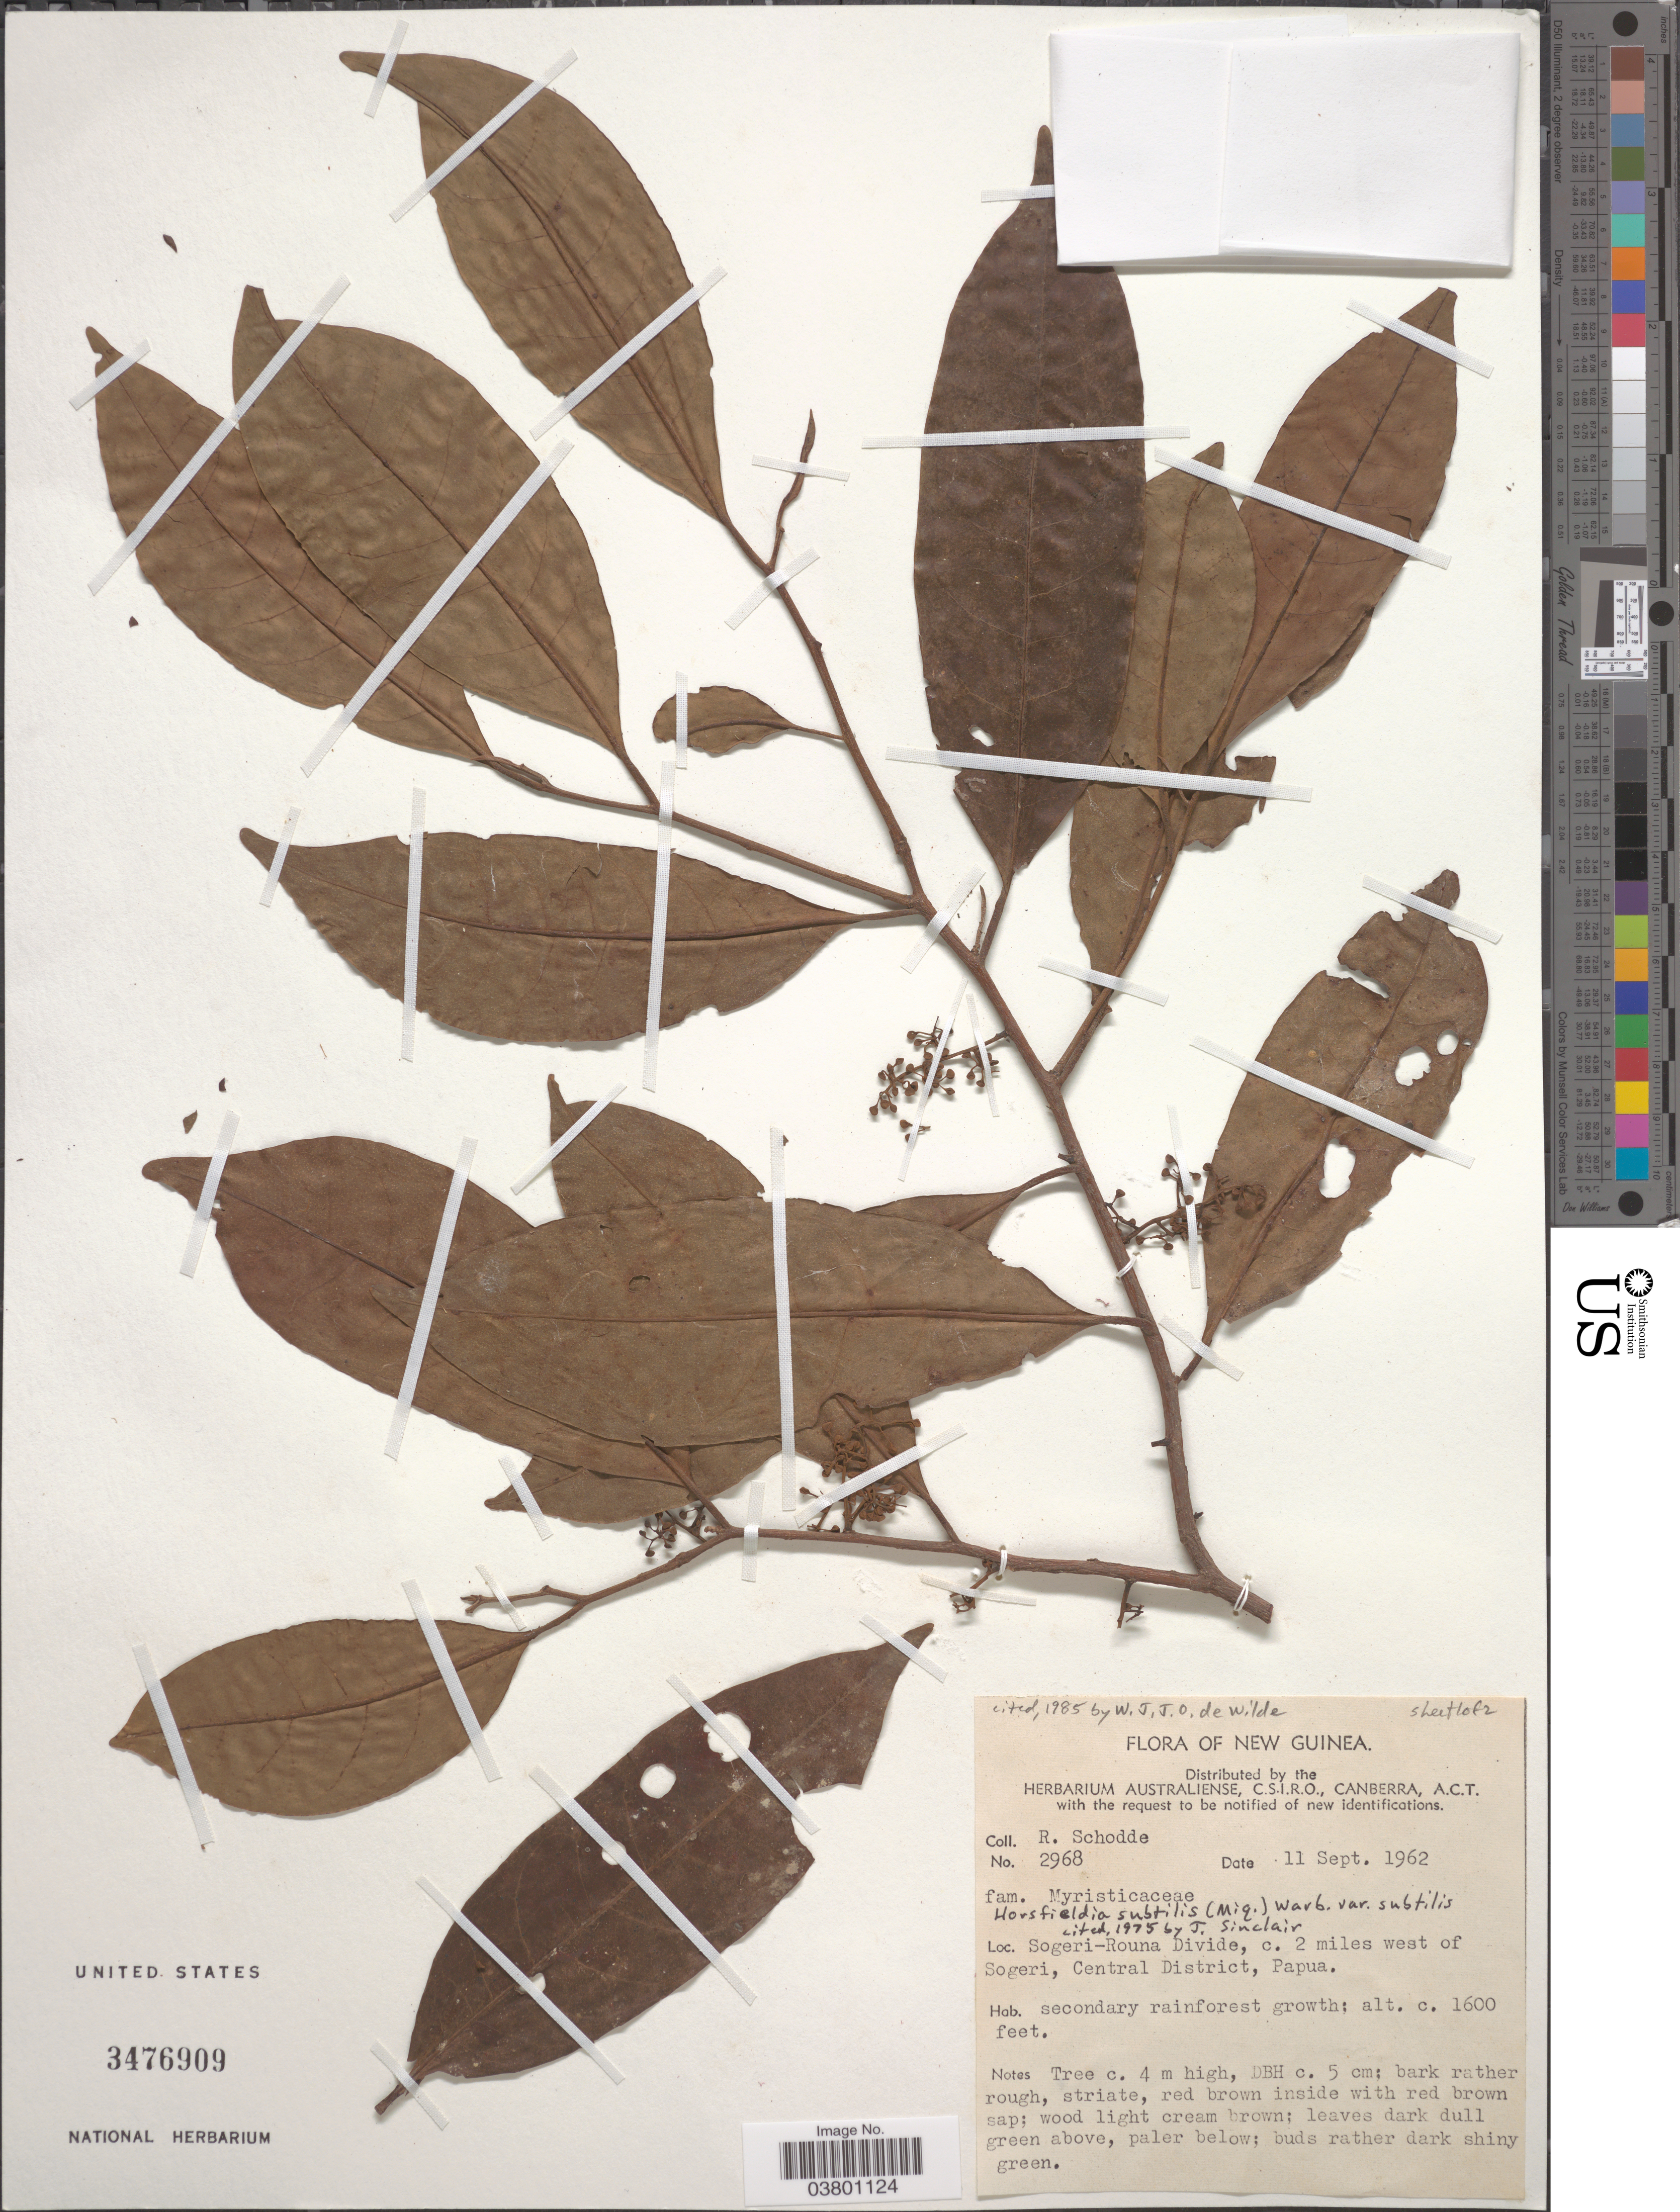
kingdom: Plantae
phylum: Tracheophyta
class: Magnoliopsida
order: Magnoliales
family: Myristicaceae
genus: Horsfieldia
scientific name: Horsfieldia subtilis var. subtilis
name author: Warb.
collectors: R. Schodde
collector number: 2968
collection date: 1962-09-11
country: Papua New Guinea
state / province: Central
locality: New Guinea. Sogeri-Rouna Divide, c. 2 miles west of Sogeri, Central District, Papua.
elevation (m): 488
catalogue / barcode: US 3476909